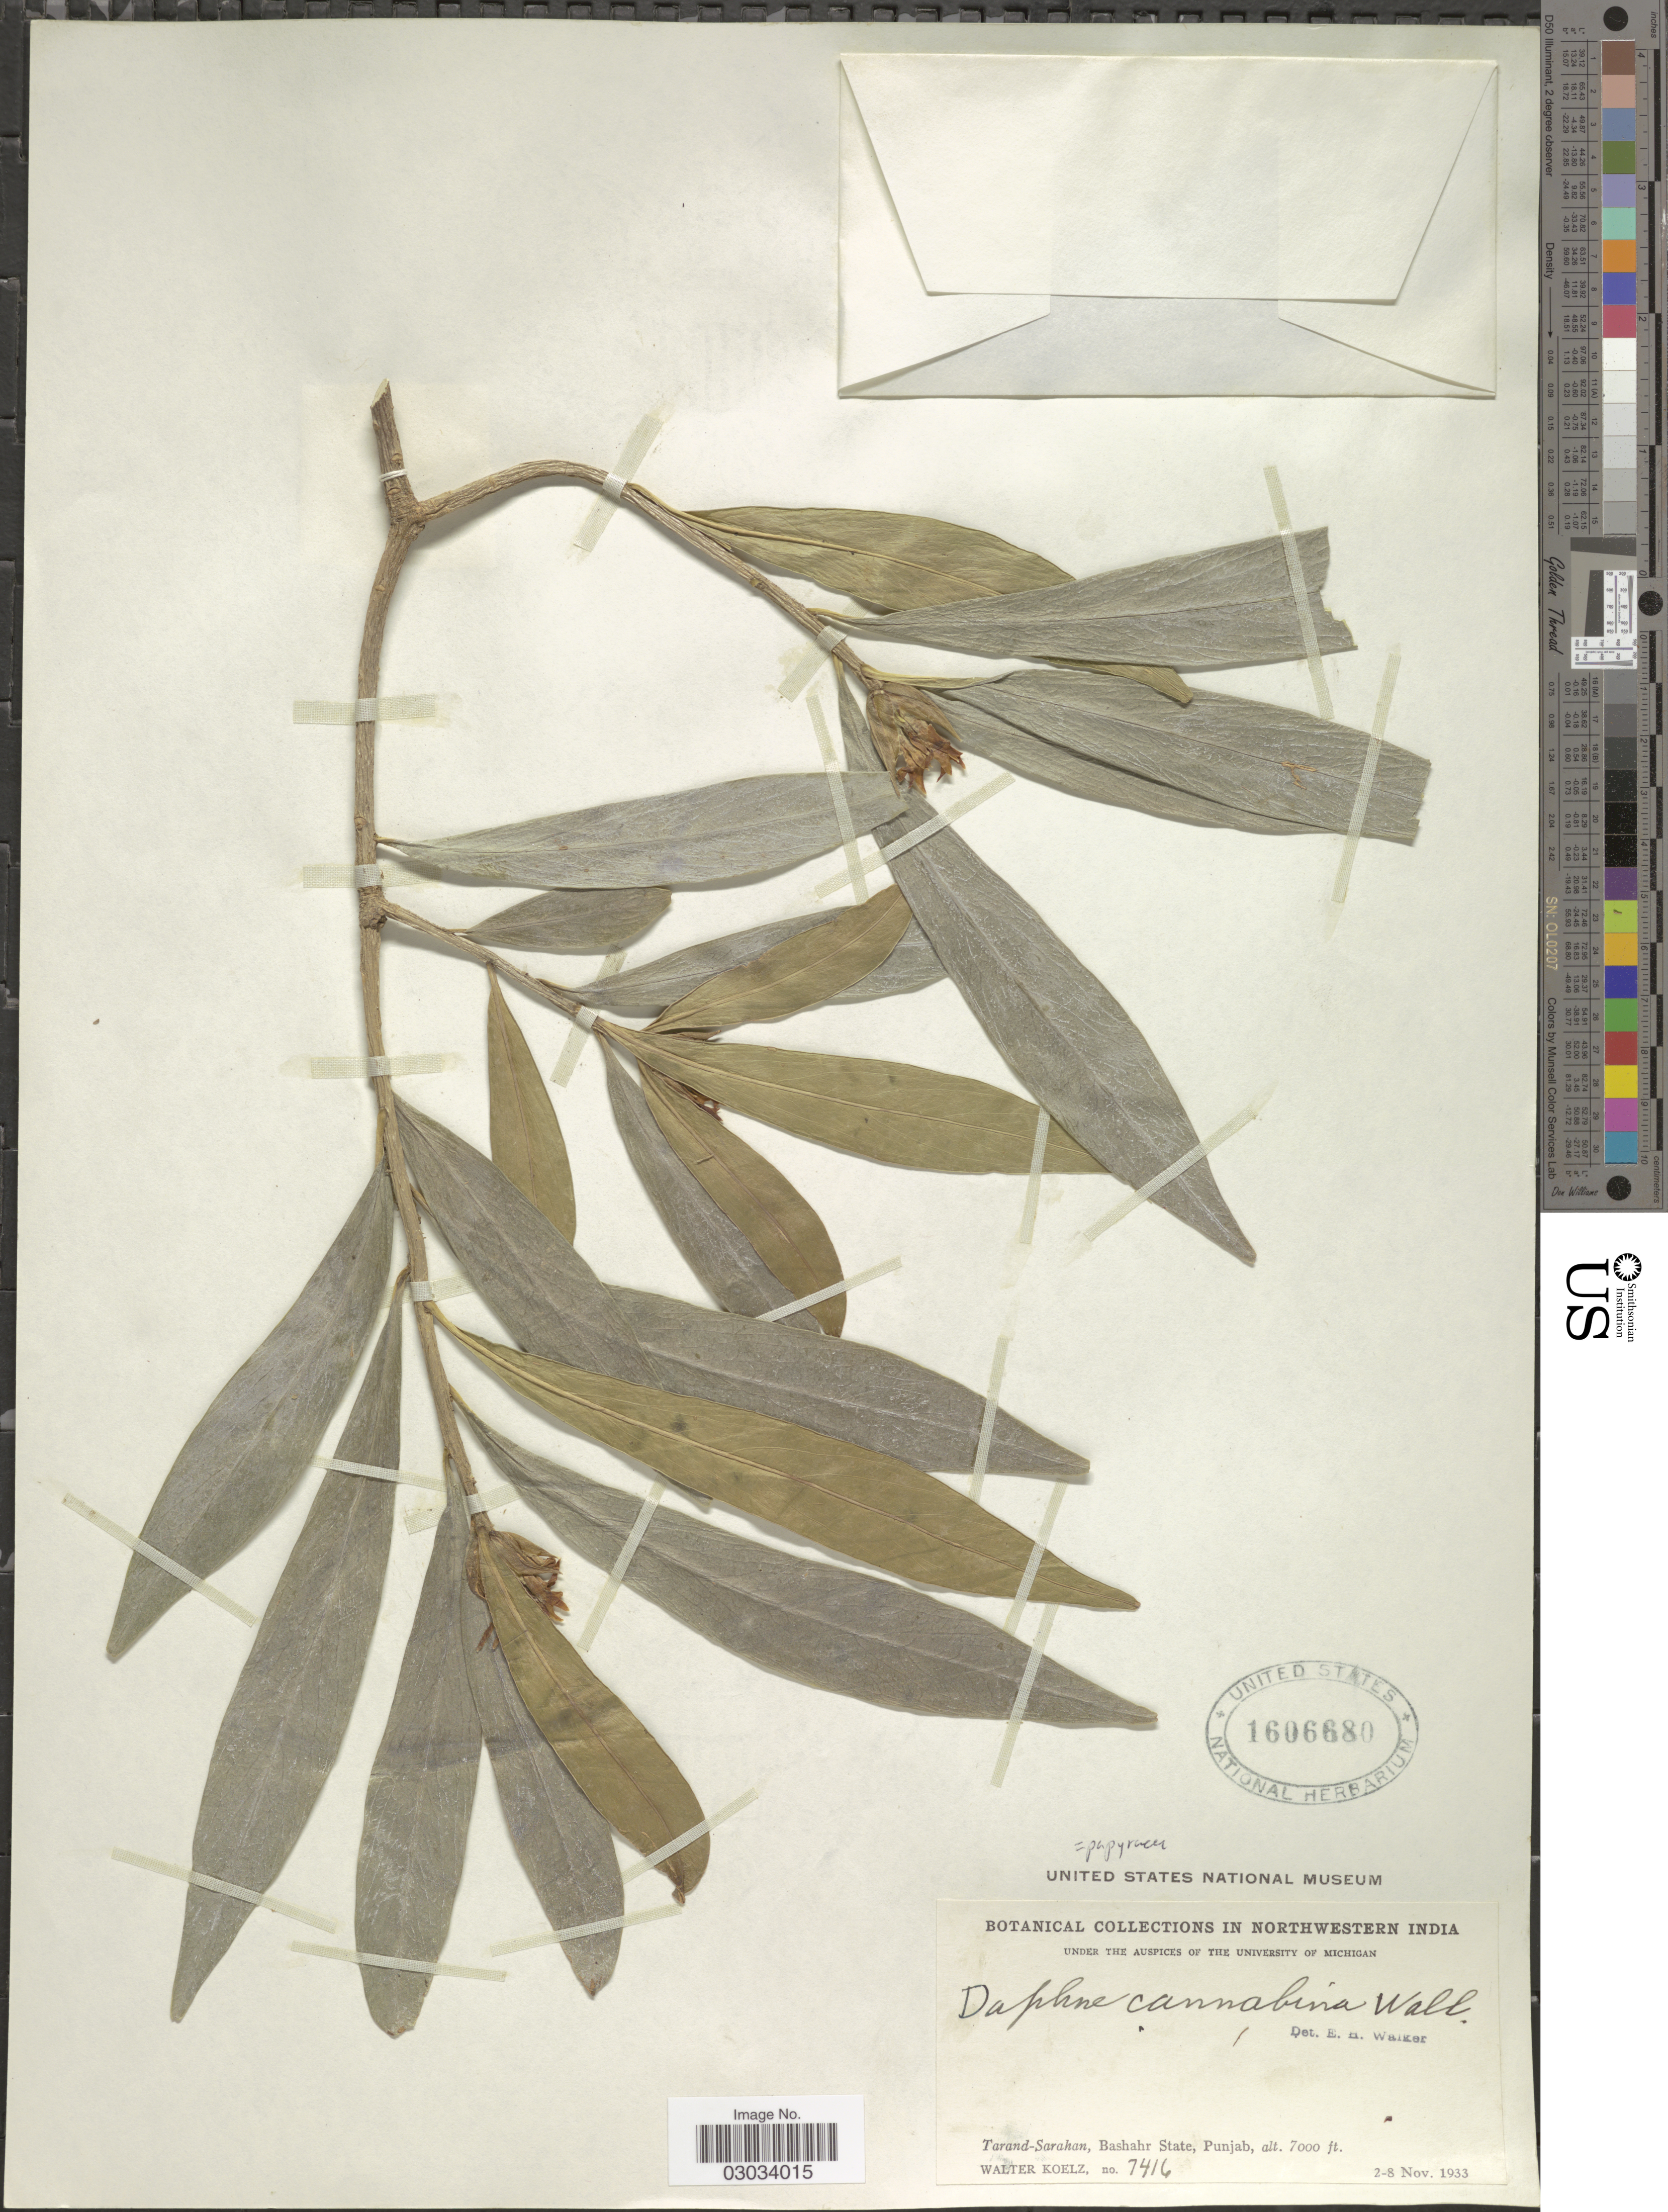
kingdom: Plantae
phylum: Tracheophyta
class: Magnoliopsida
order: Malvales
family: Thymelaeaceae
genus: Daphne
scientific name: Daphne papyracea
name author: Wall. ex Steud.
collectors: W. N. Koelz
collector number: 7416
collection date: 1933-11-02/1933-11-08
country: India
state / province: Punjab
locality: Northwestern India. Tarand-Sarahan, Bashahr State.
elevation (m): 2134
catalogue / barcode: US 1606680